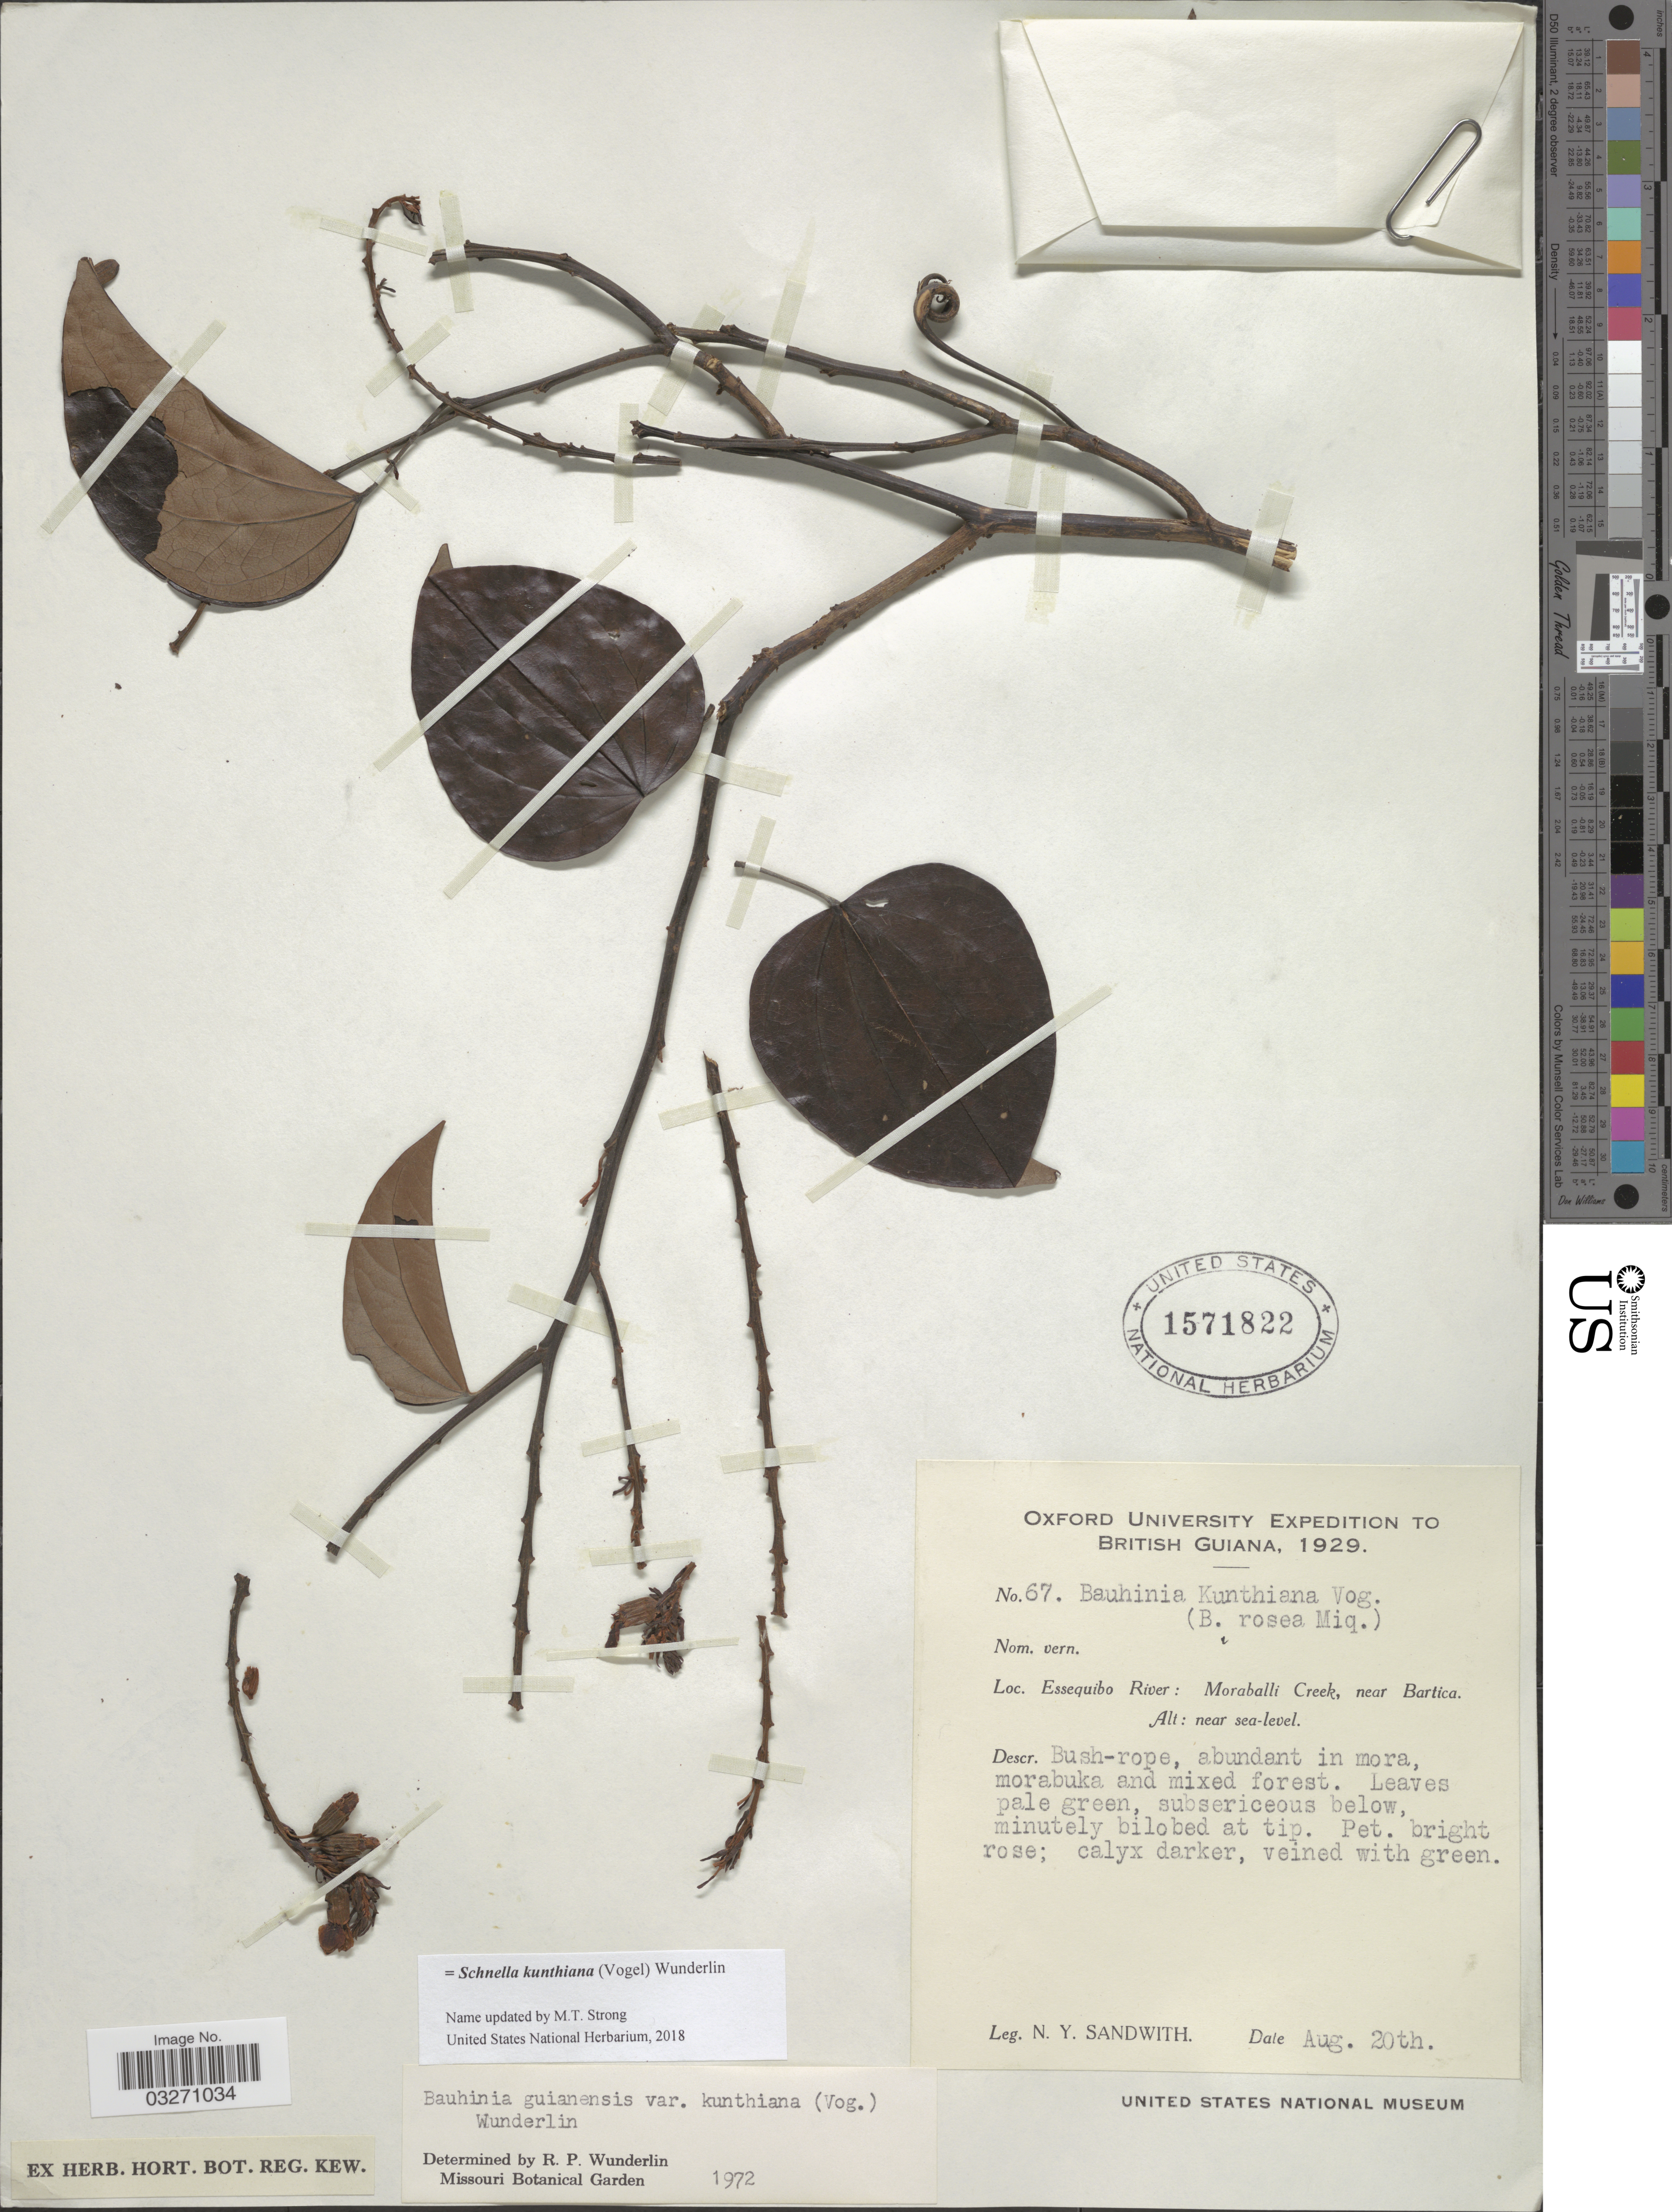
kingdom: Plantae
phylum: Tracheophyta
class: Magnoliopsida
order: Fabales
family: Fabaceae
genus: Schnella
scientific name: Schnella kunthiana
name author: (Vogel) Wunderlin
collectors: N. Y. Sandwith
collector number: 67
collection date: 1929-08-20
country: Guyana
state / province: Essequibo Isl-W. Demerara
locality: British Guiana, Essequibo River: Moraballi Creek, near Bartica.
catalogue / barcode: US 1571822